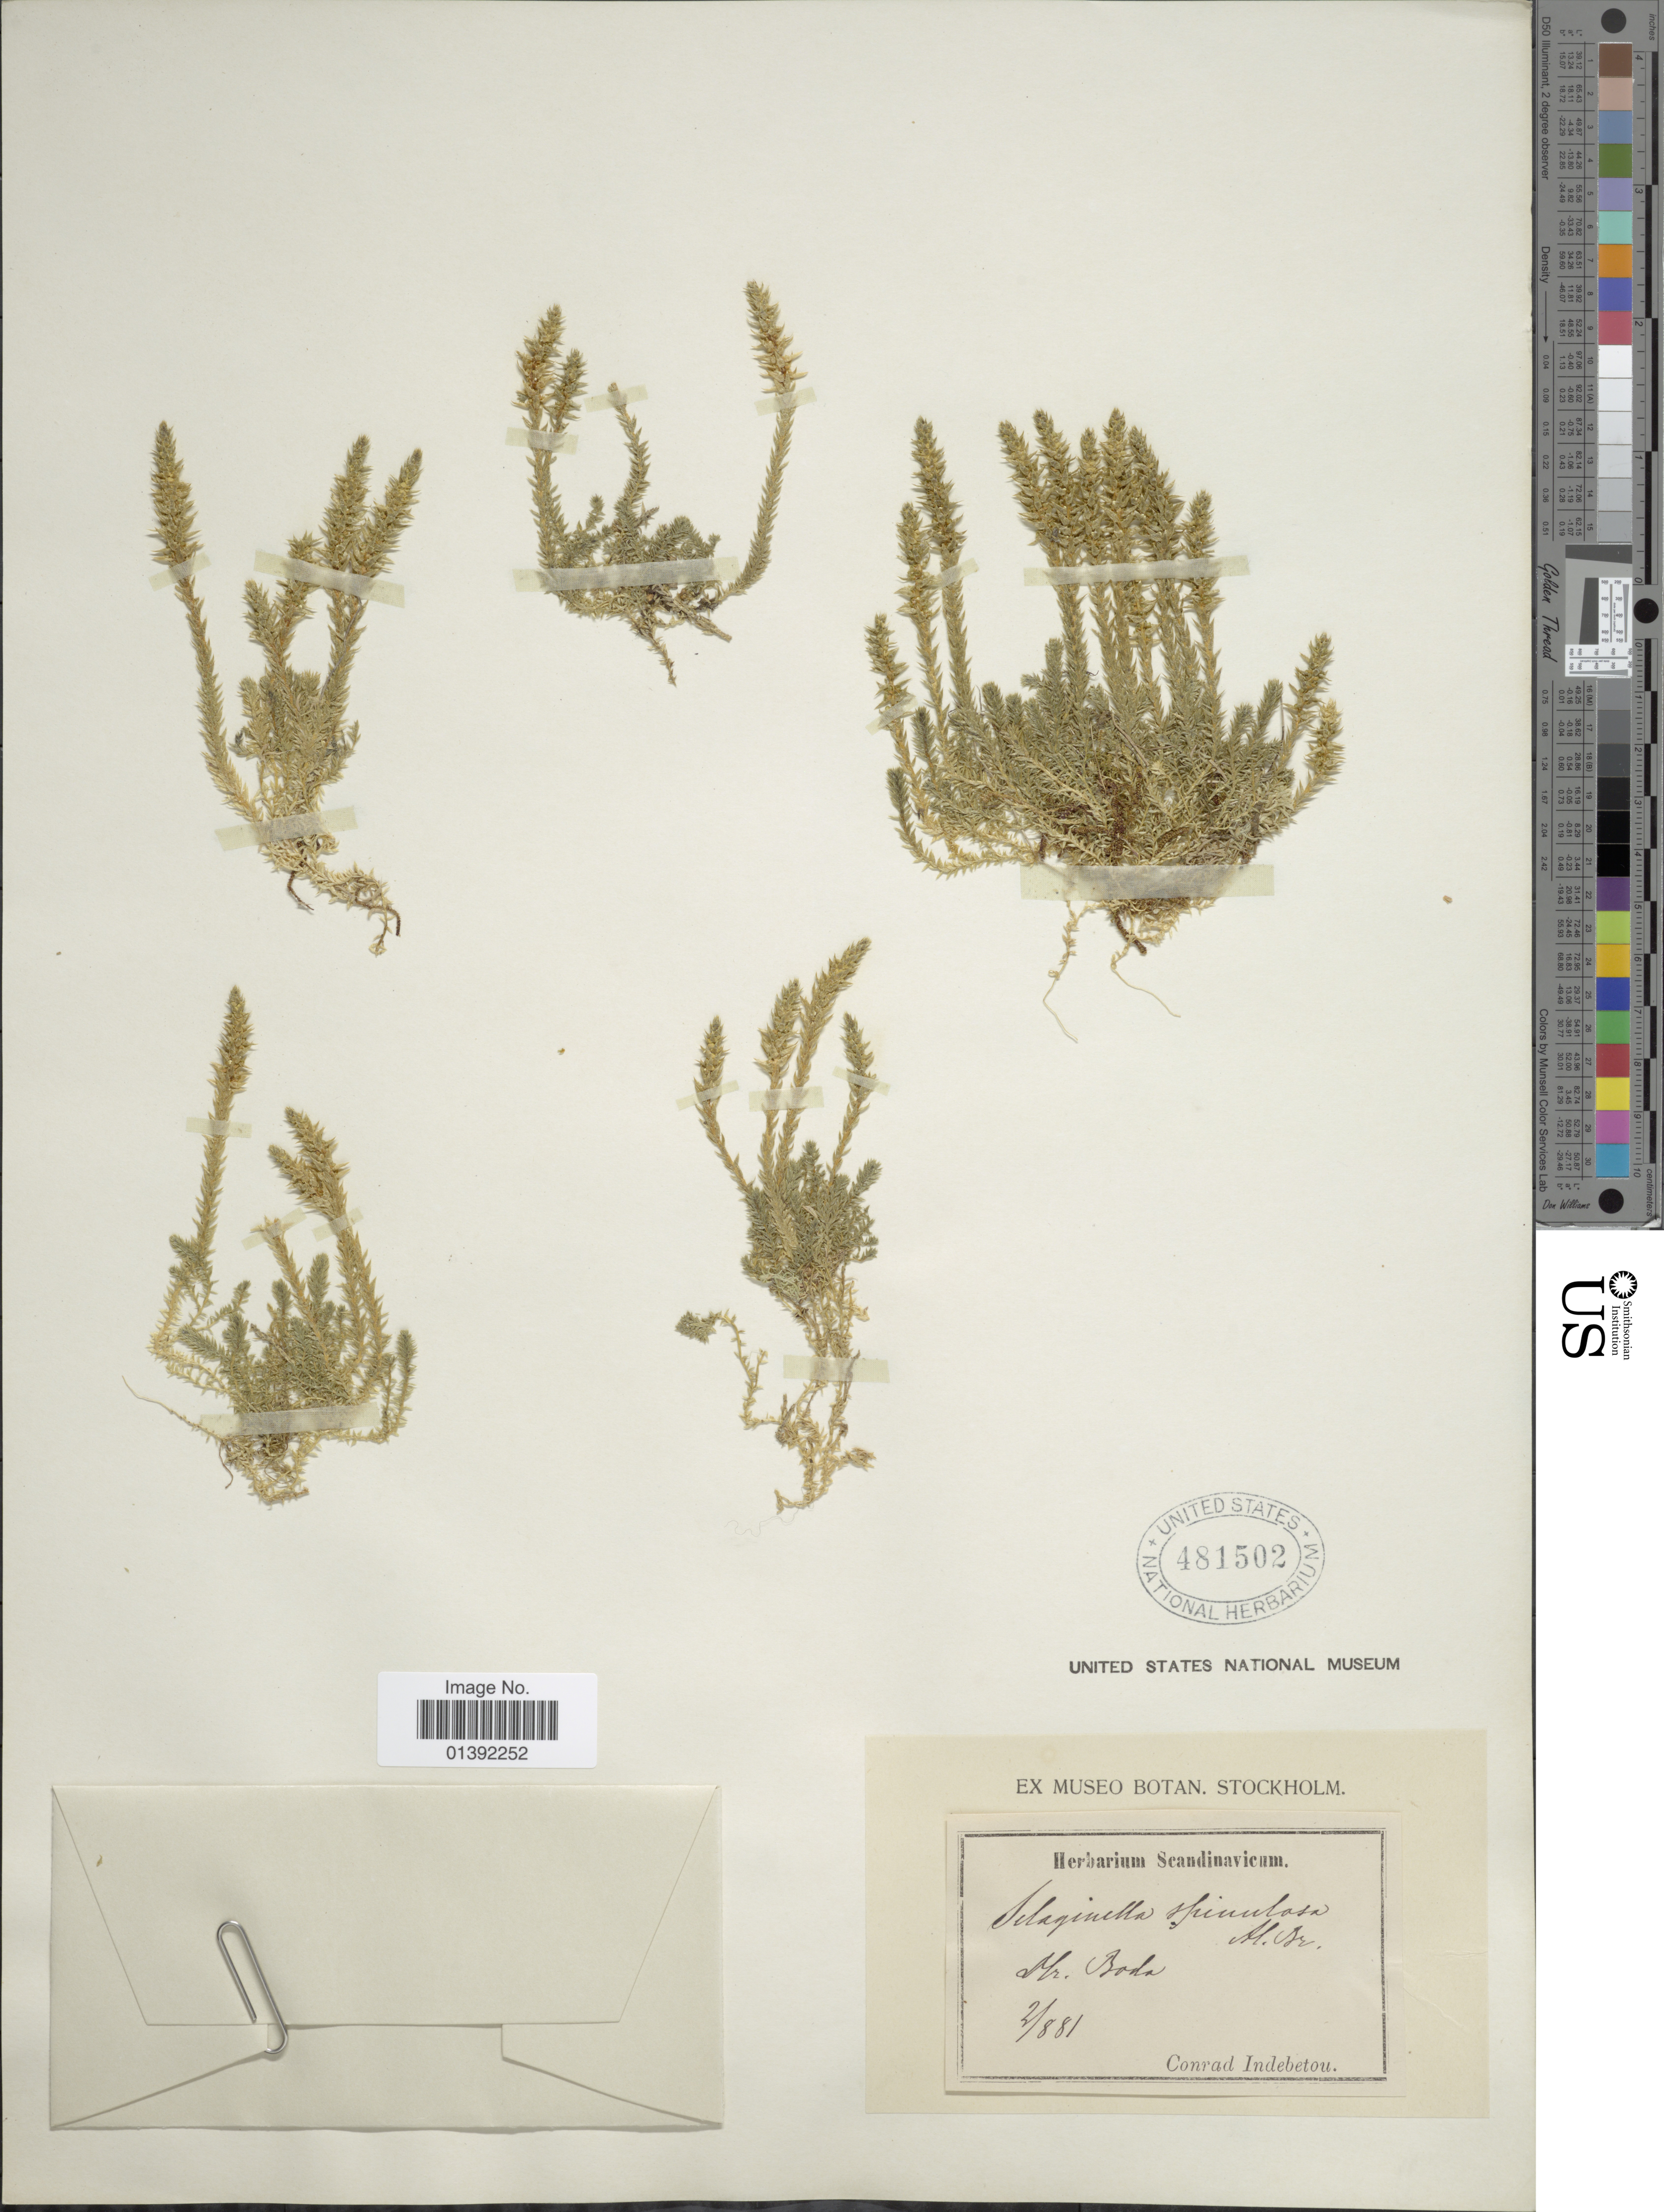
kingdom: Plantae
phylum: Tracheophyta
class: Lycopodiopsida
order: Selaginellales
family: Selaginellaceae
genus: Selaginella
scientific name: Selaginella selaginoides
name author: (L.) Link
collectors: C. Indebetou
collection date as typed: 881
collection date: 1881-02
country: Sweden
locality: dr Boda [interpreted]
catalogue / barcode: US 481502